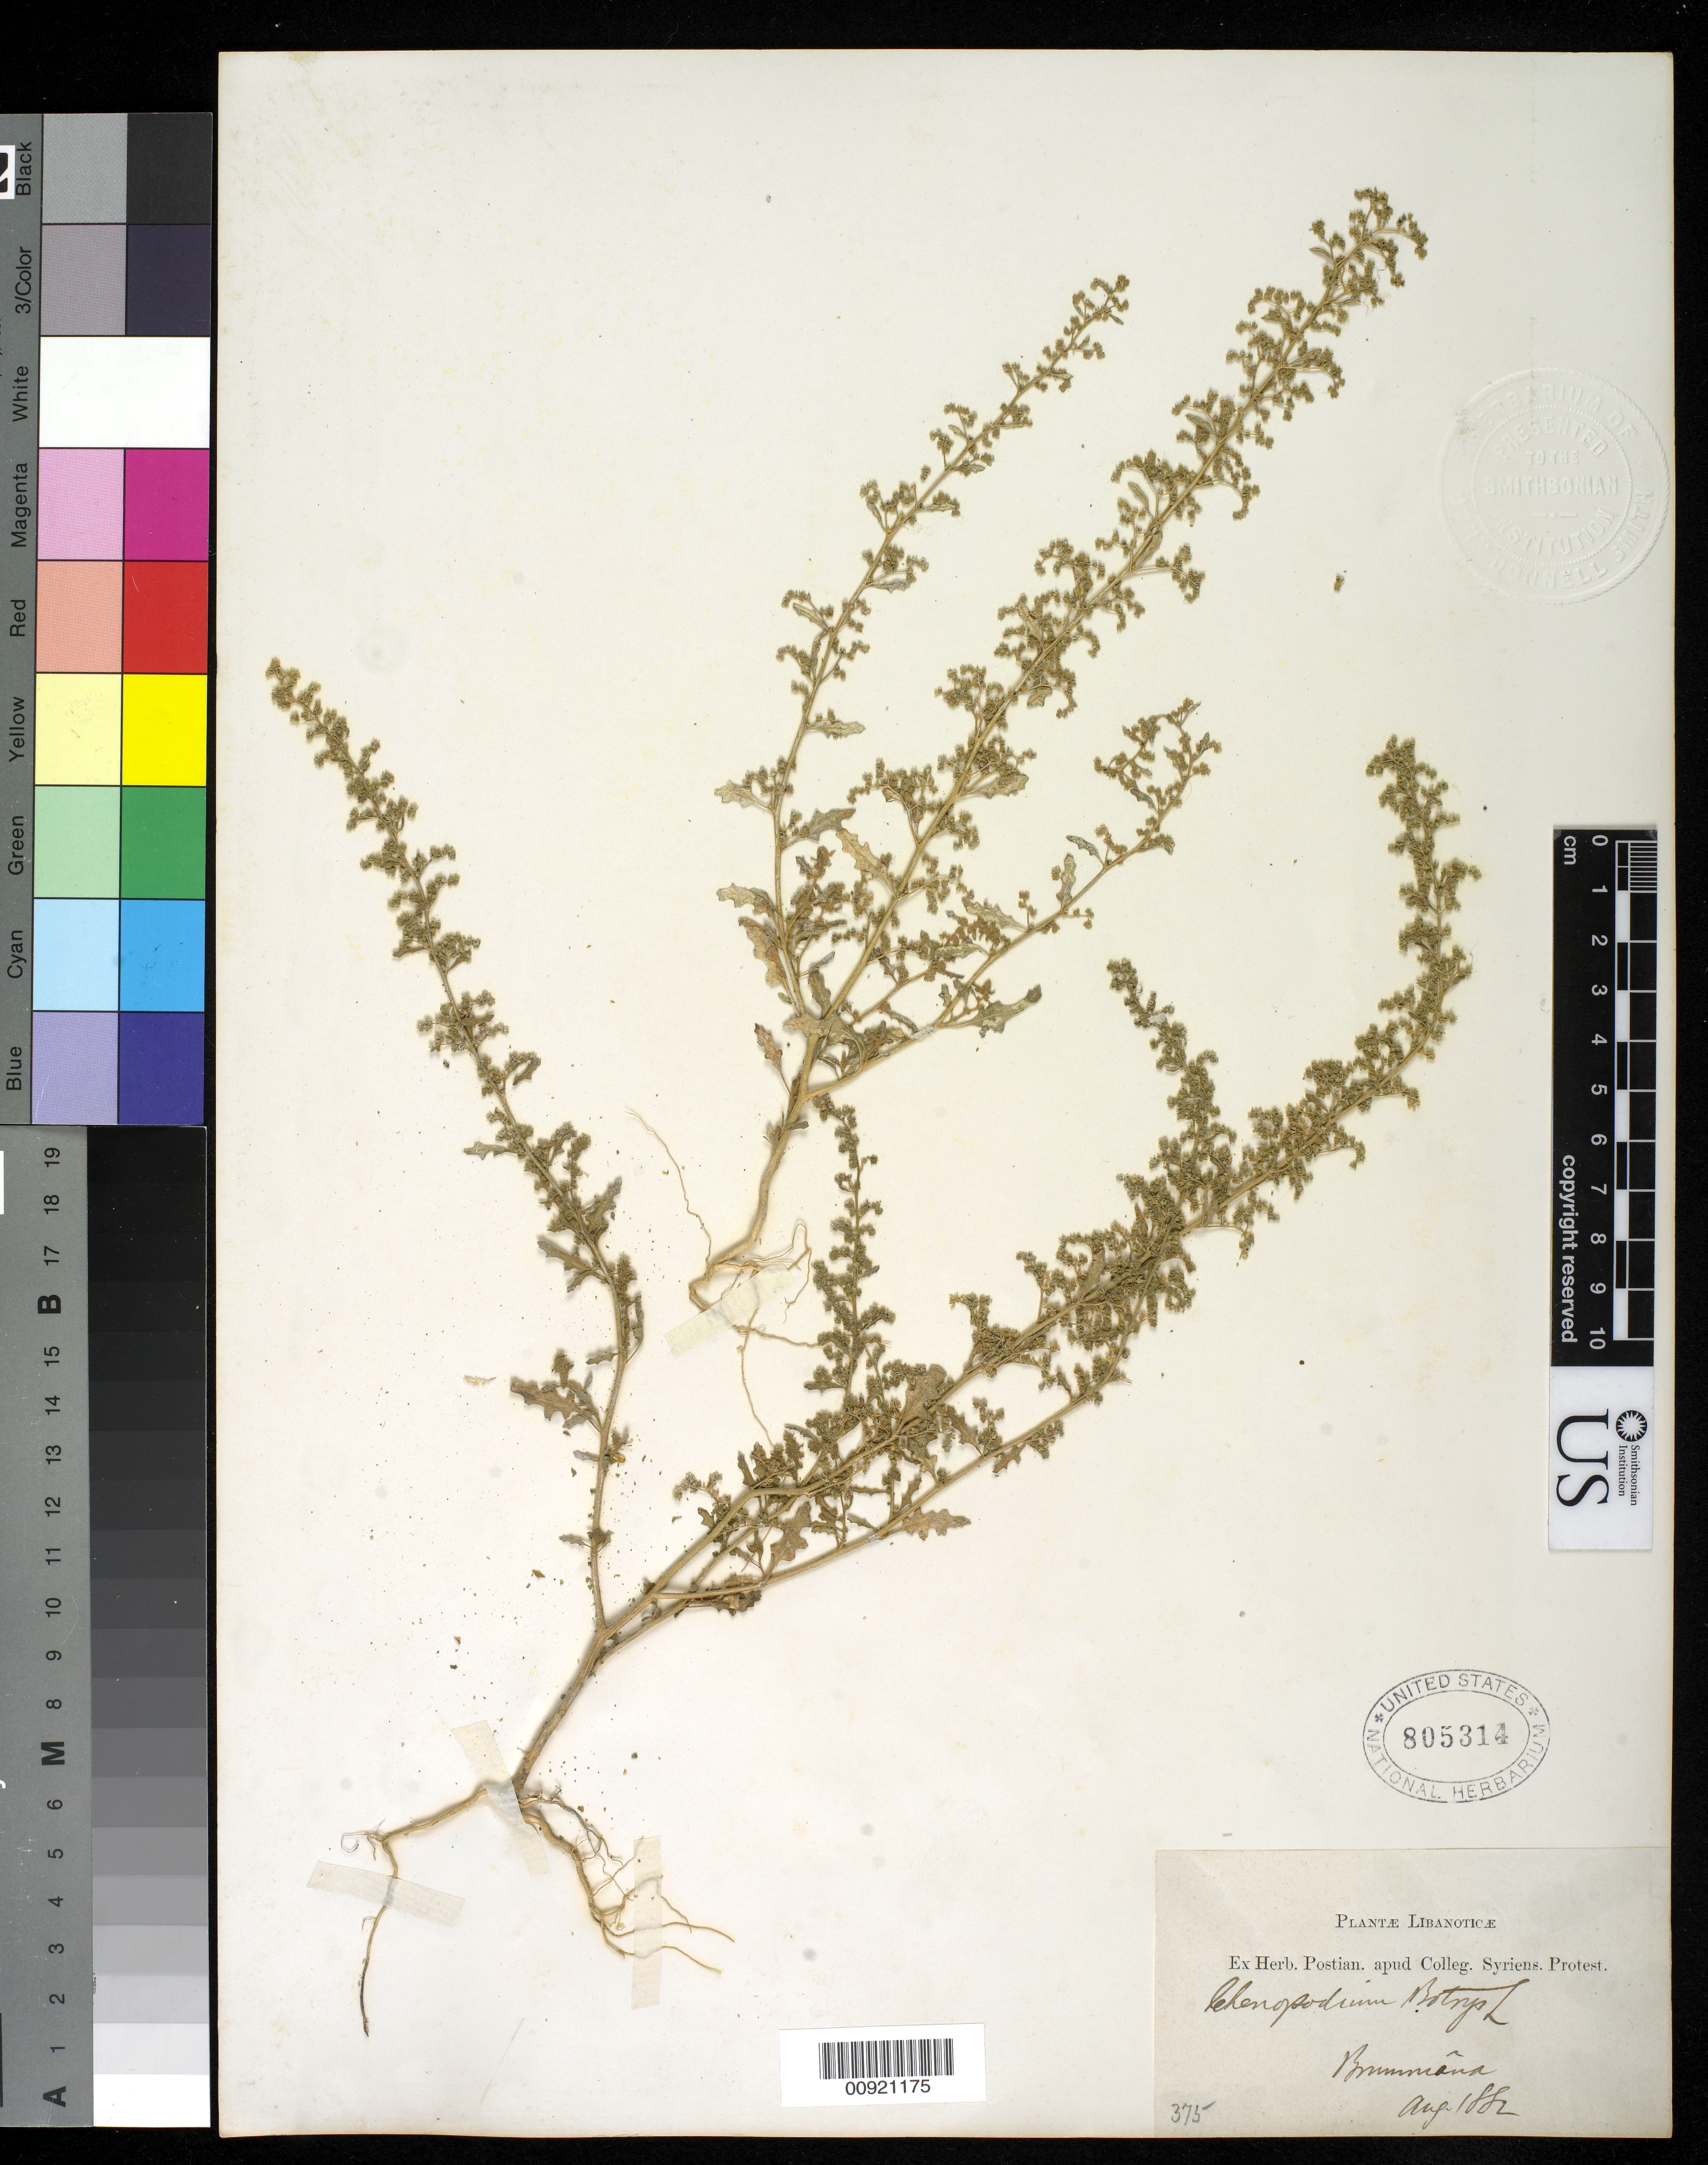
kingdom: Plantae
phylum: Tracheophyta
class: Magnoliopsida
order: Caryophyllales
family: Amaranthaceae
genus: Chenopodium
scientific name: Chenopodium botrys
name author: L.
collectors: -. Postian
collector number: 375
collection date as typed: Aug 1882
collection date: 1882-08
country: Syria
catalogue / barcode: US 805314